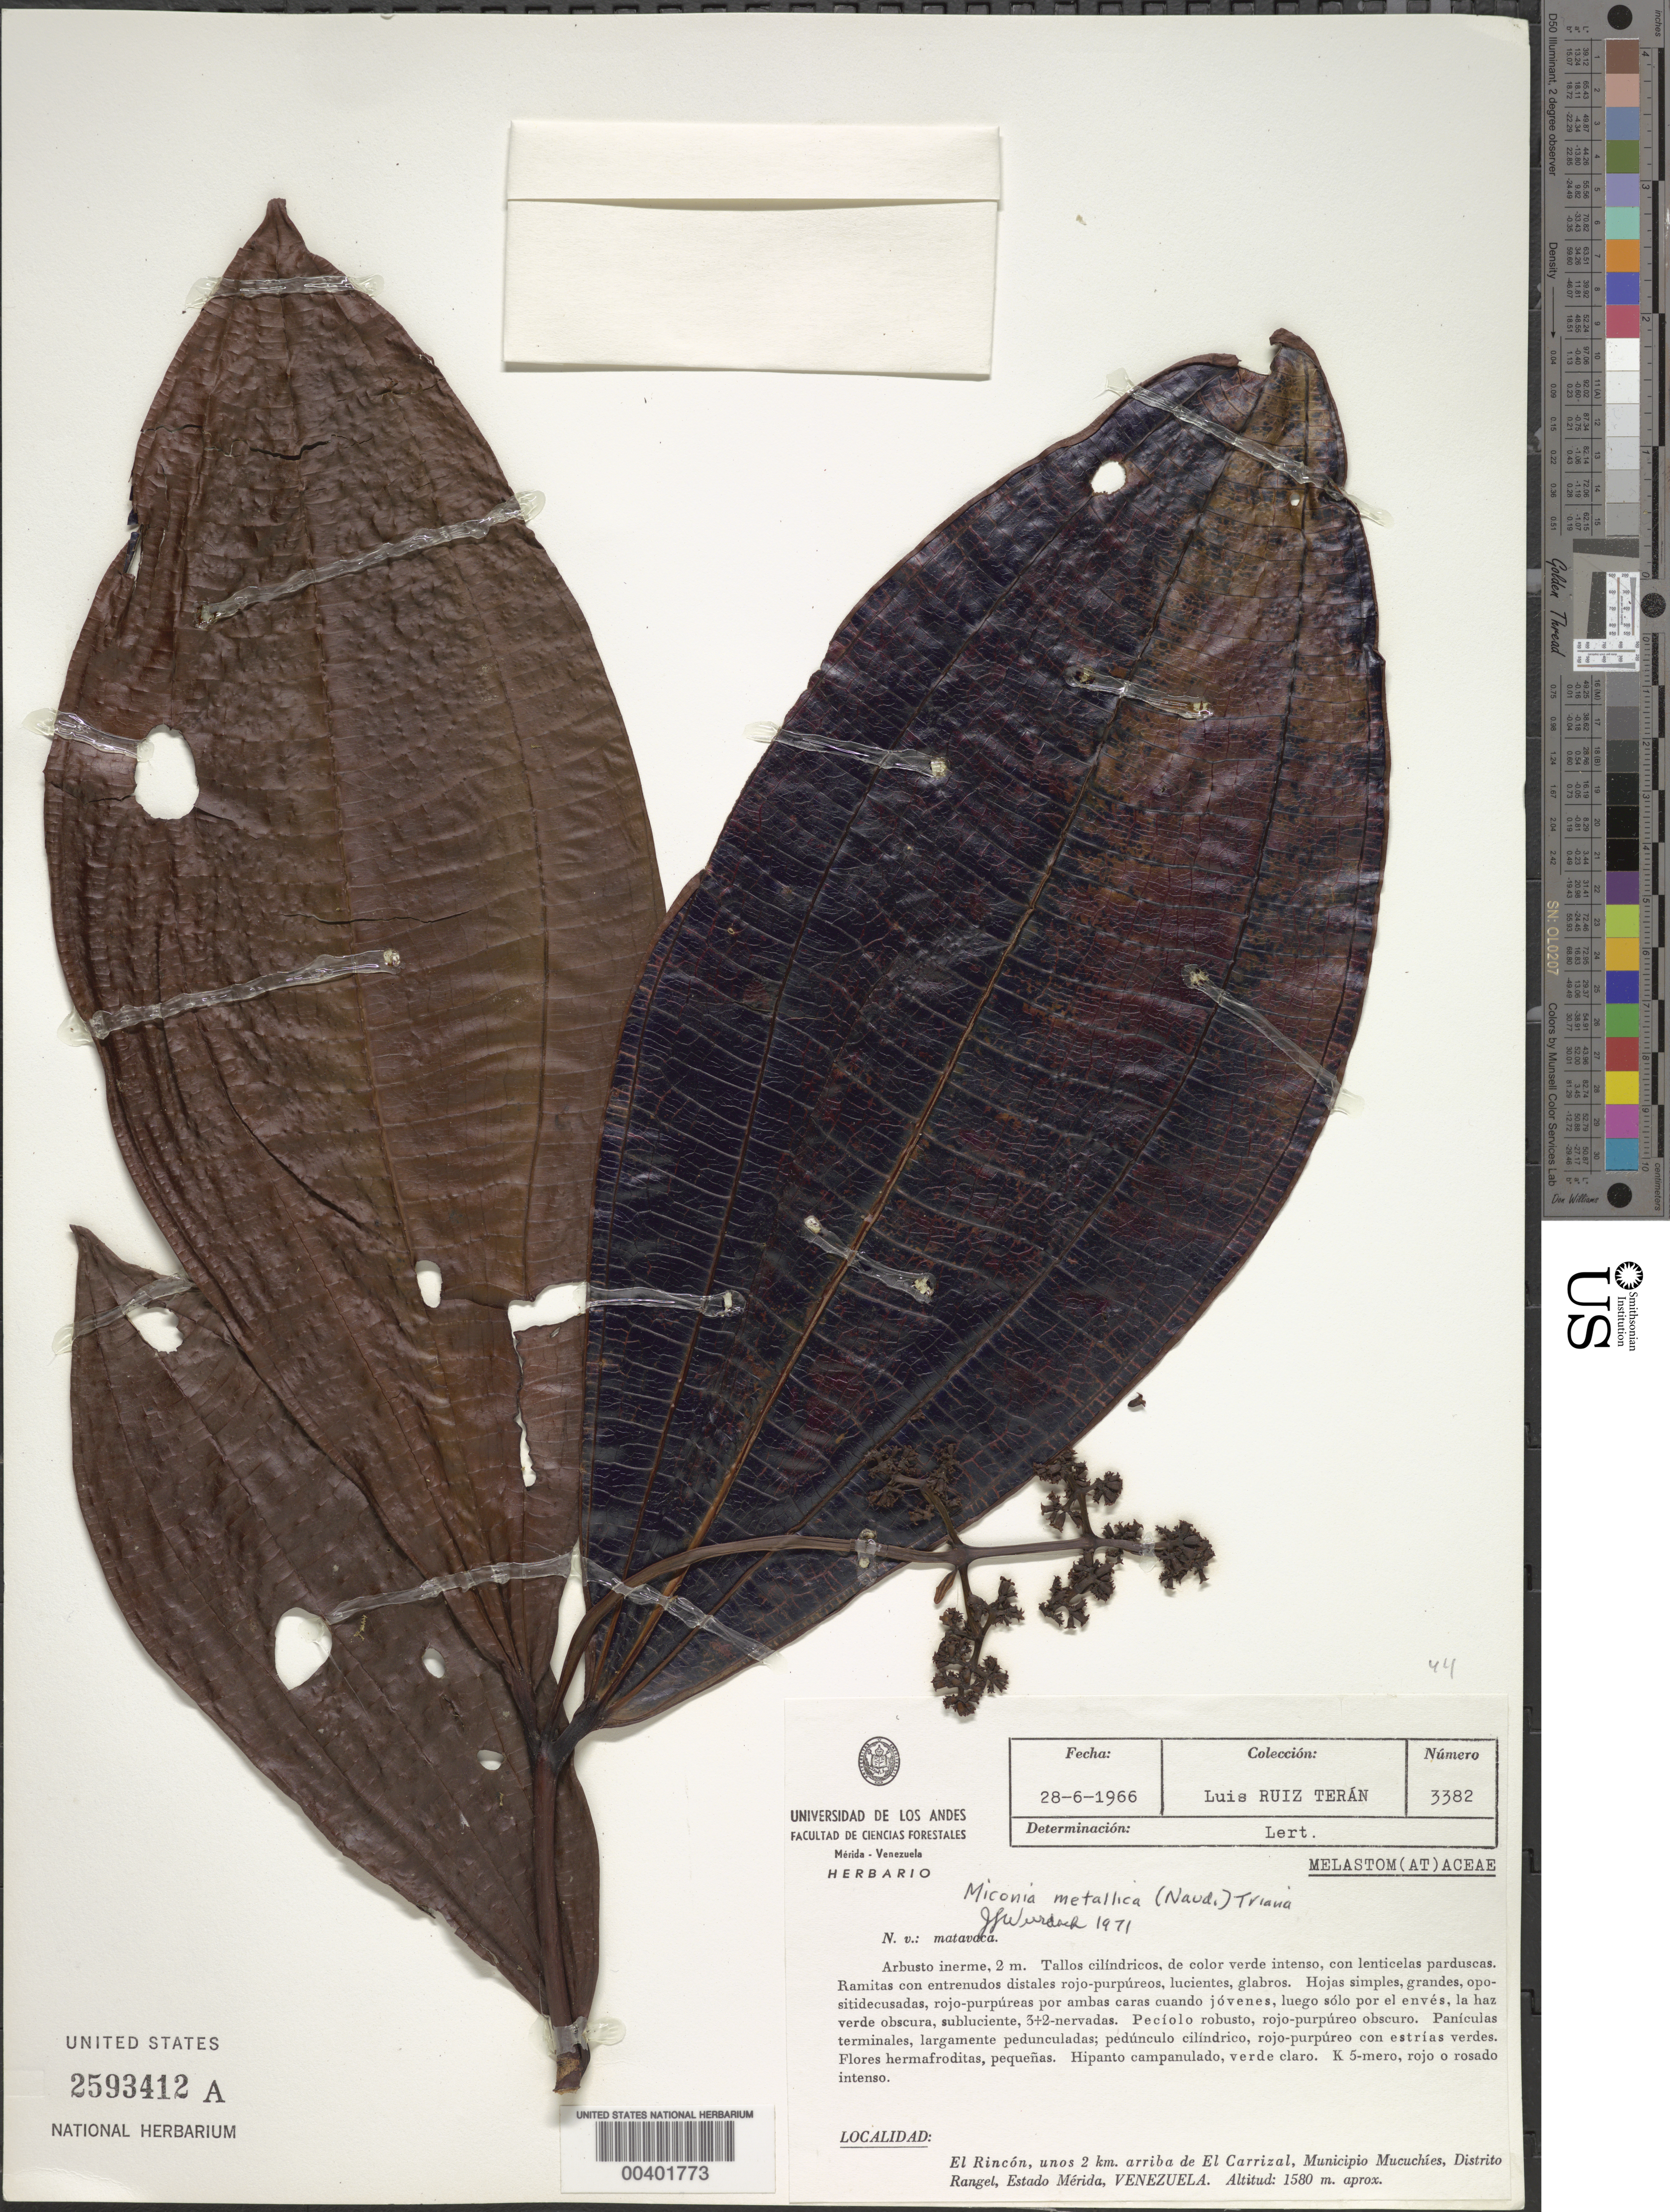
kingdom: Plantae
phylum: Tracheophyta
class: Magnoliopsida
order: Myrtales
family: Melastomataceae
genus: Miconia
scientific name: Miconia metallica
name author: (Naudin) Triana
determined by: Wurdack, John J., (US), US (UNITED STATES)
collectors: L. E. Ruíz-Terán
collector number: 3382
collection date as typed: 28 Jun 1966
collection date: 1966-06-28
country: Venezuela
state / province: Mérida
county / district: Rangel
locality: El Rincón, unos 2 km. arriba de El Carrizal, Municipio Mucuchíes. Carrizal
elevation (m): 1580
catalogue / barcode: US 2593412A